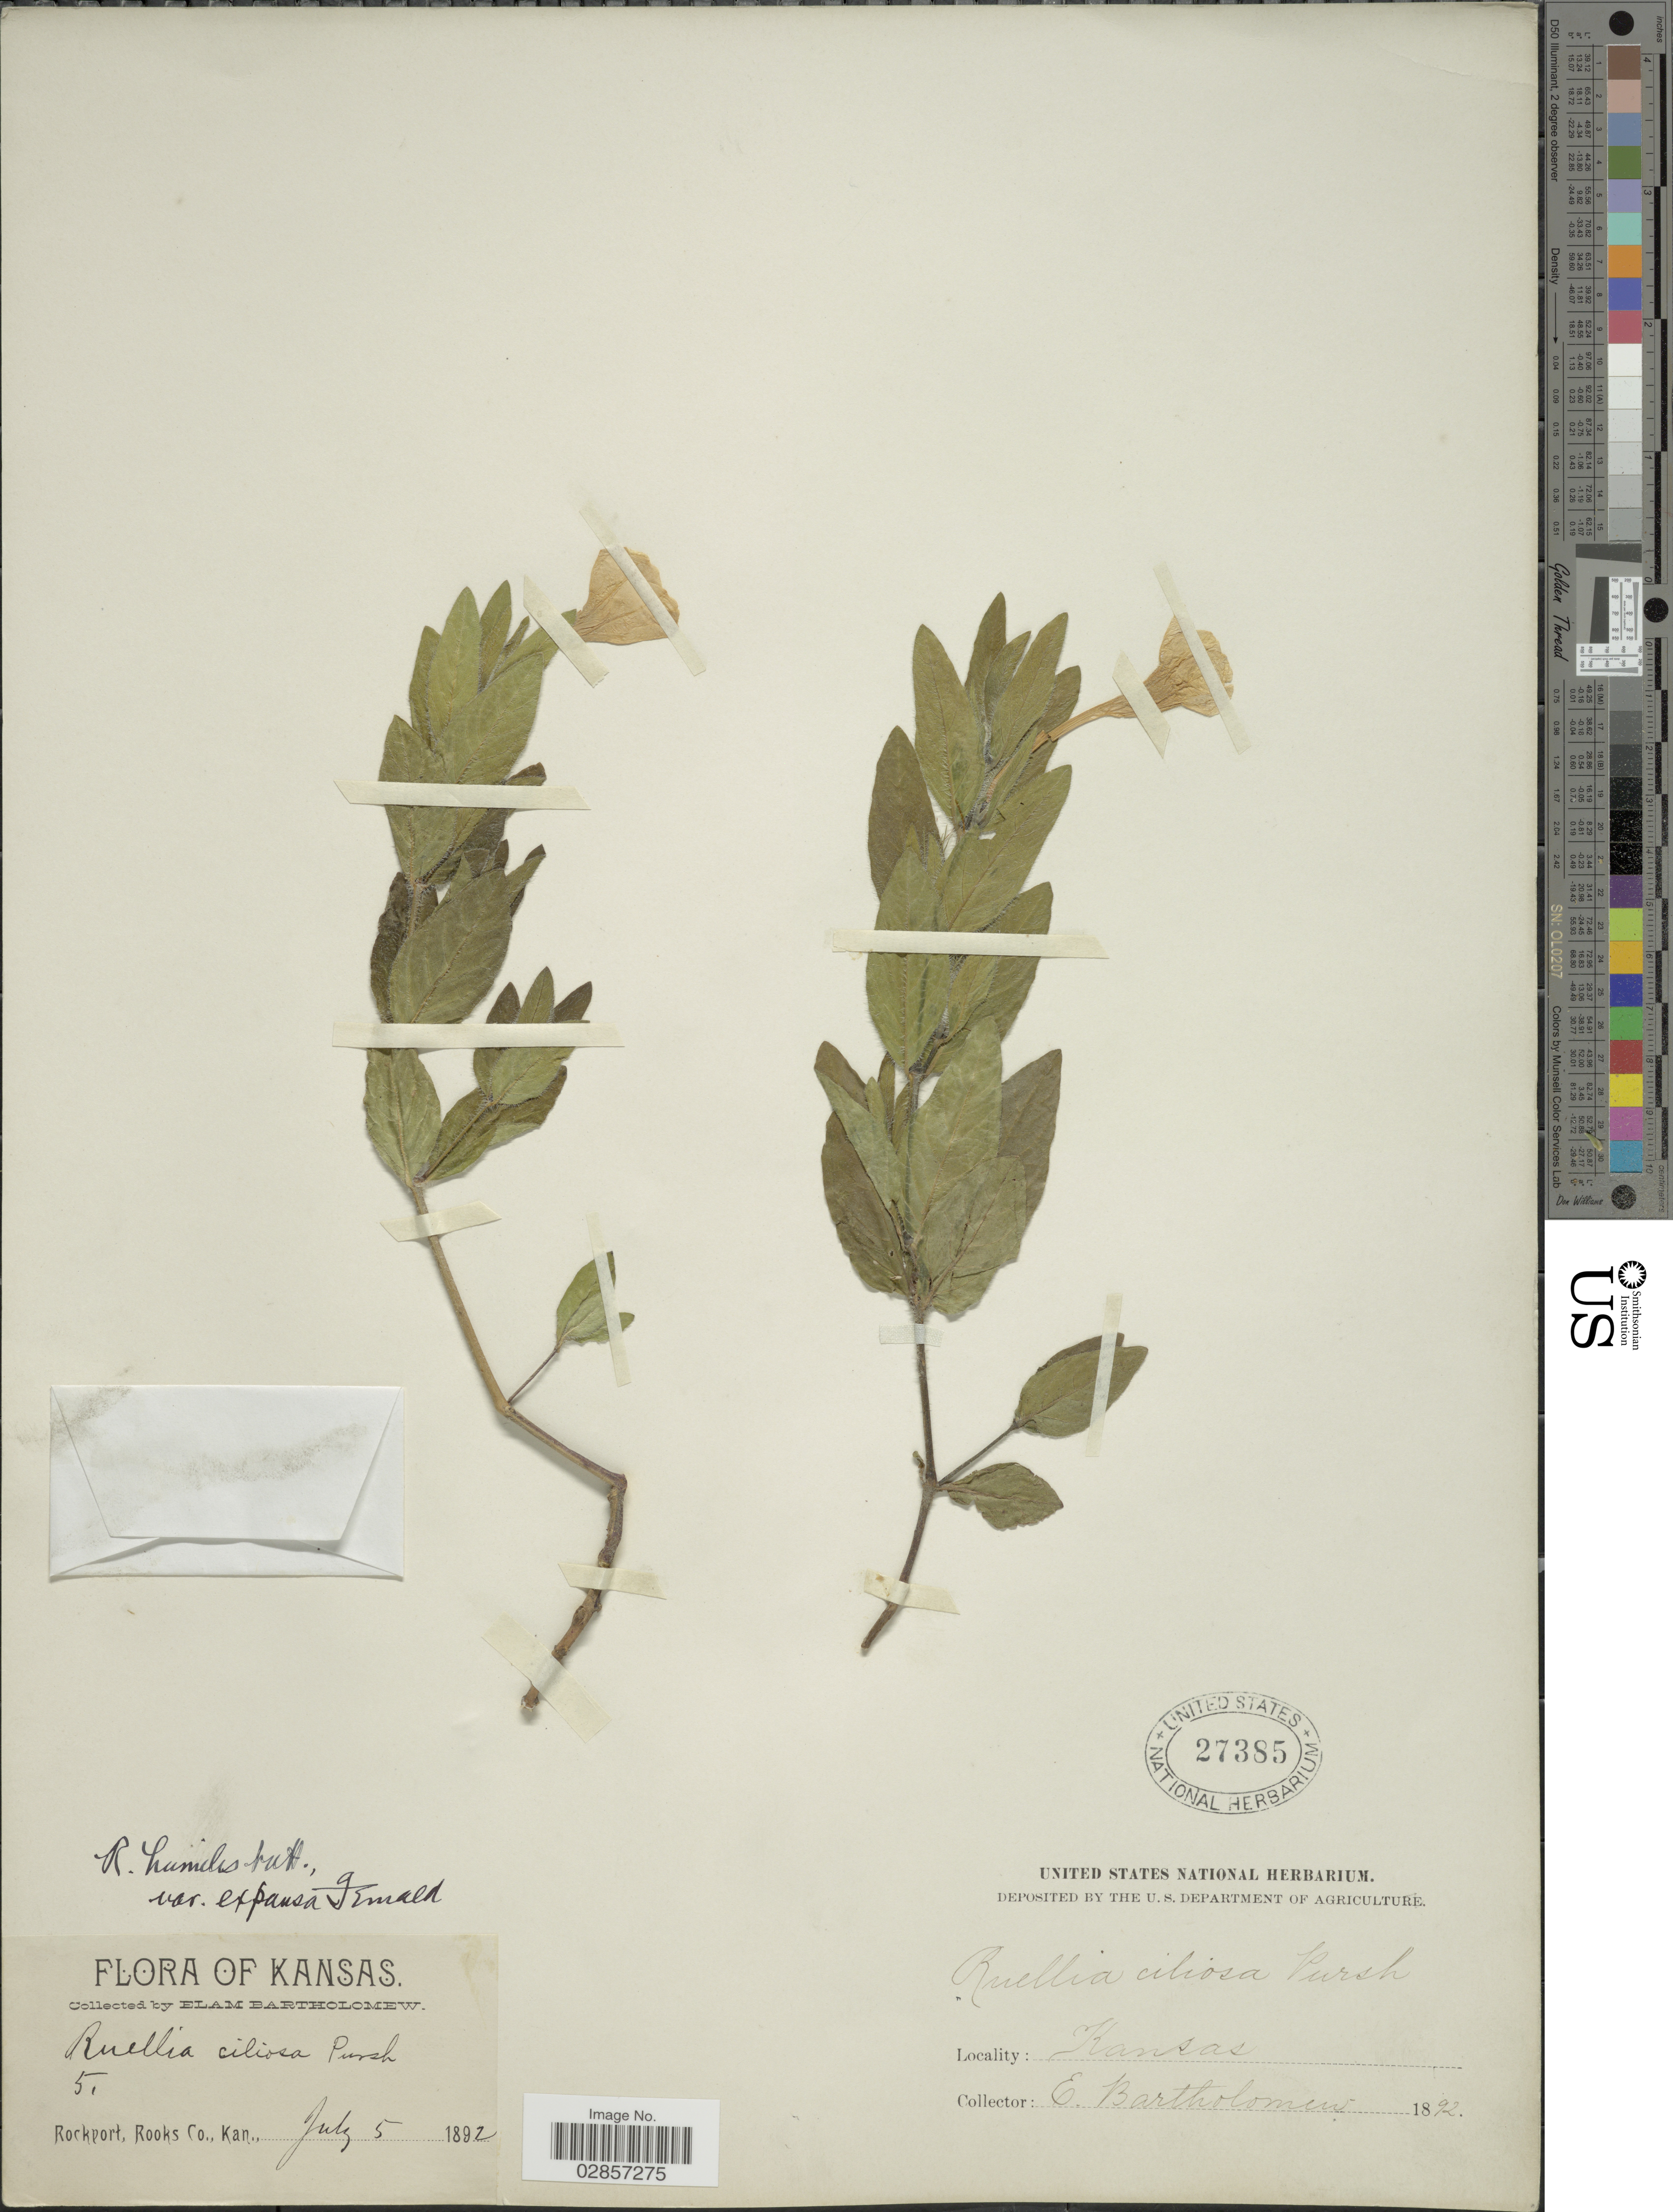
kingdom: Plantae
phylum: Tracheophyta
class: Magnoliopsida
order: Lamiales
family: Acanthaceae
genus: Ruellia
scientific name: Ruellia humilis var. expansa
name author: Fernald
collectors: E. Bartholomew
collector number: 5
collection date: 1892-07-05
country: United States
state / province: Kansas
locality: Rockport, Rooks Co., Kan.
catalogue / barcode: US 27385